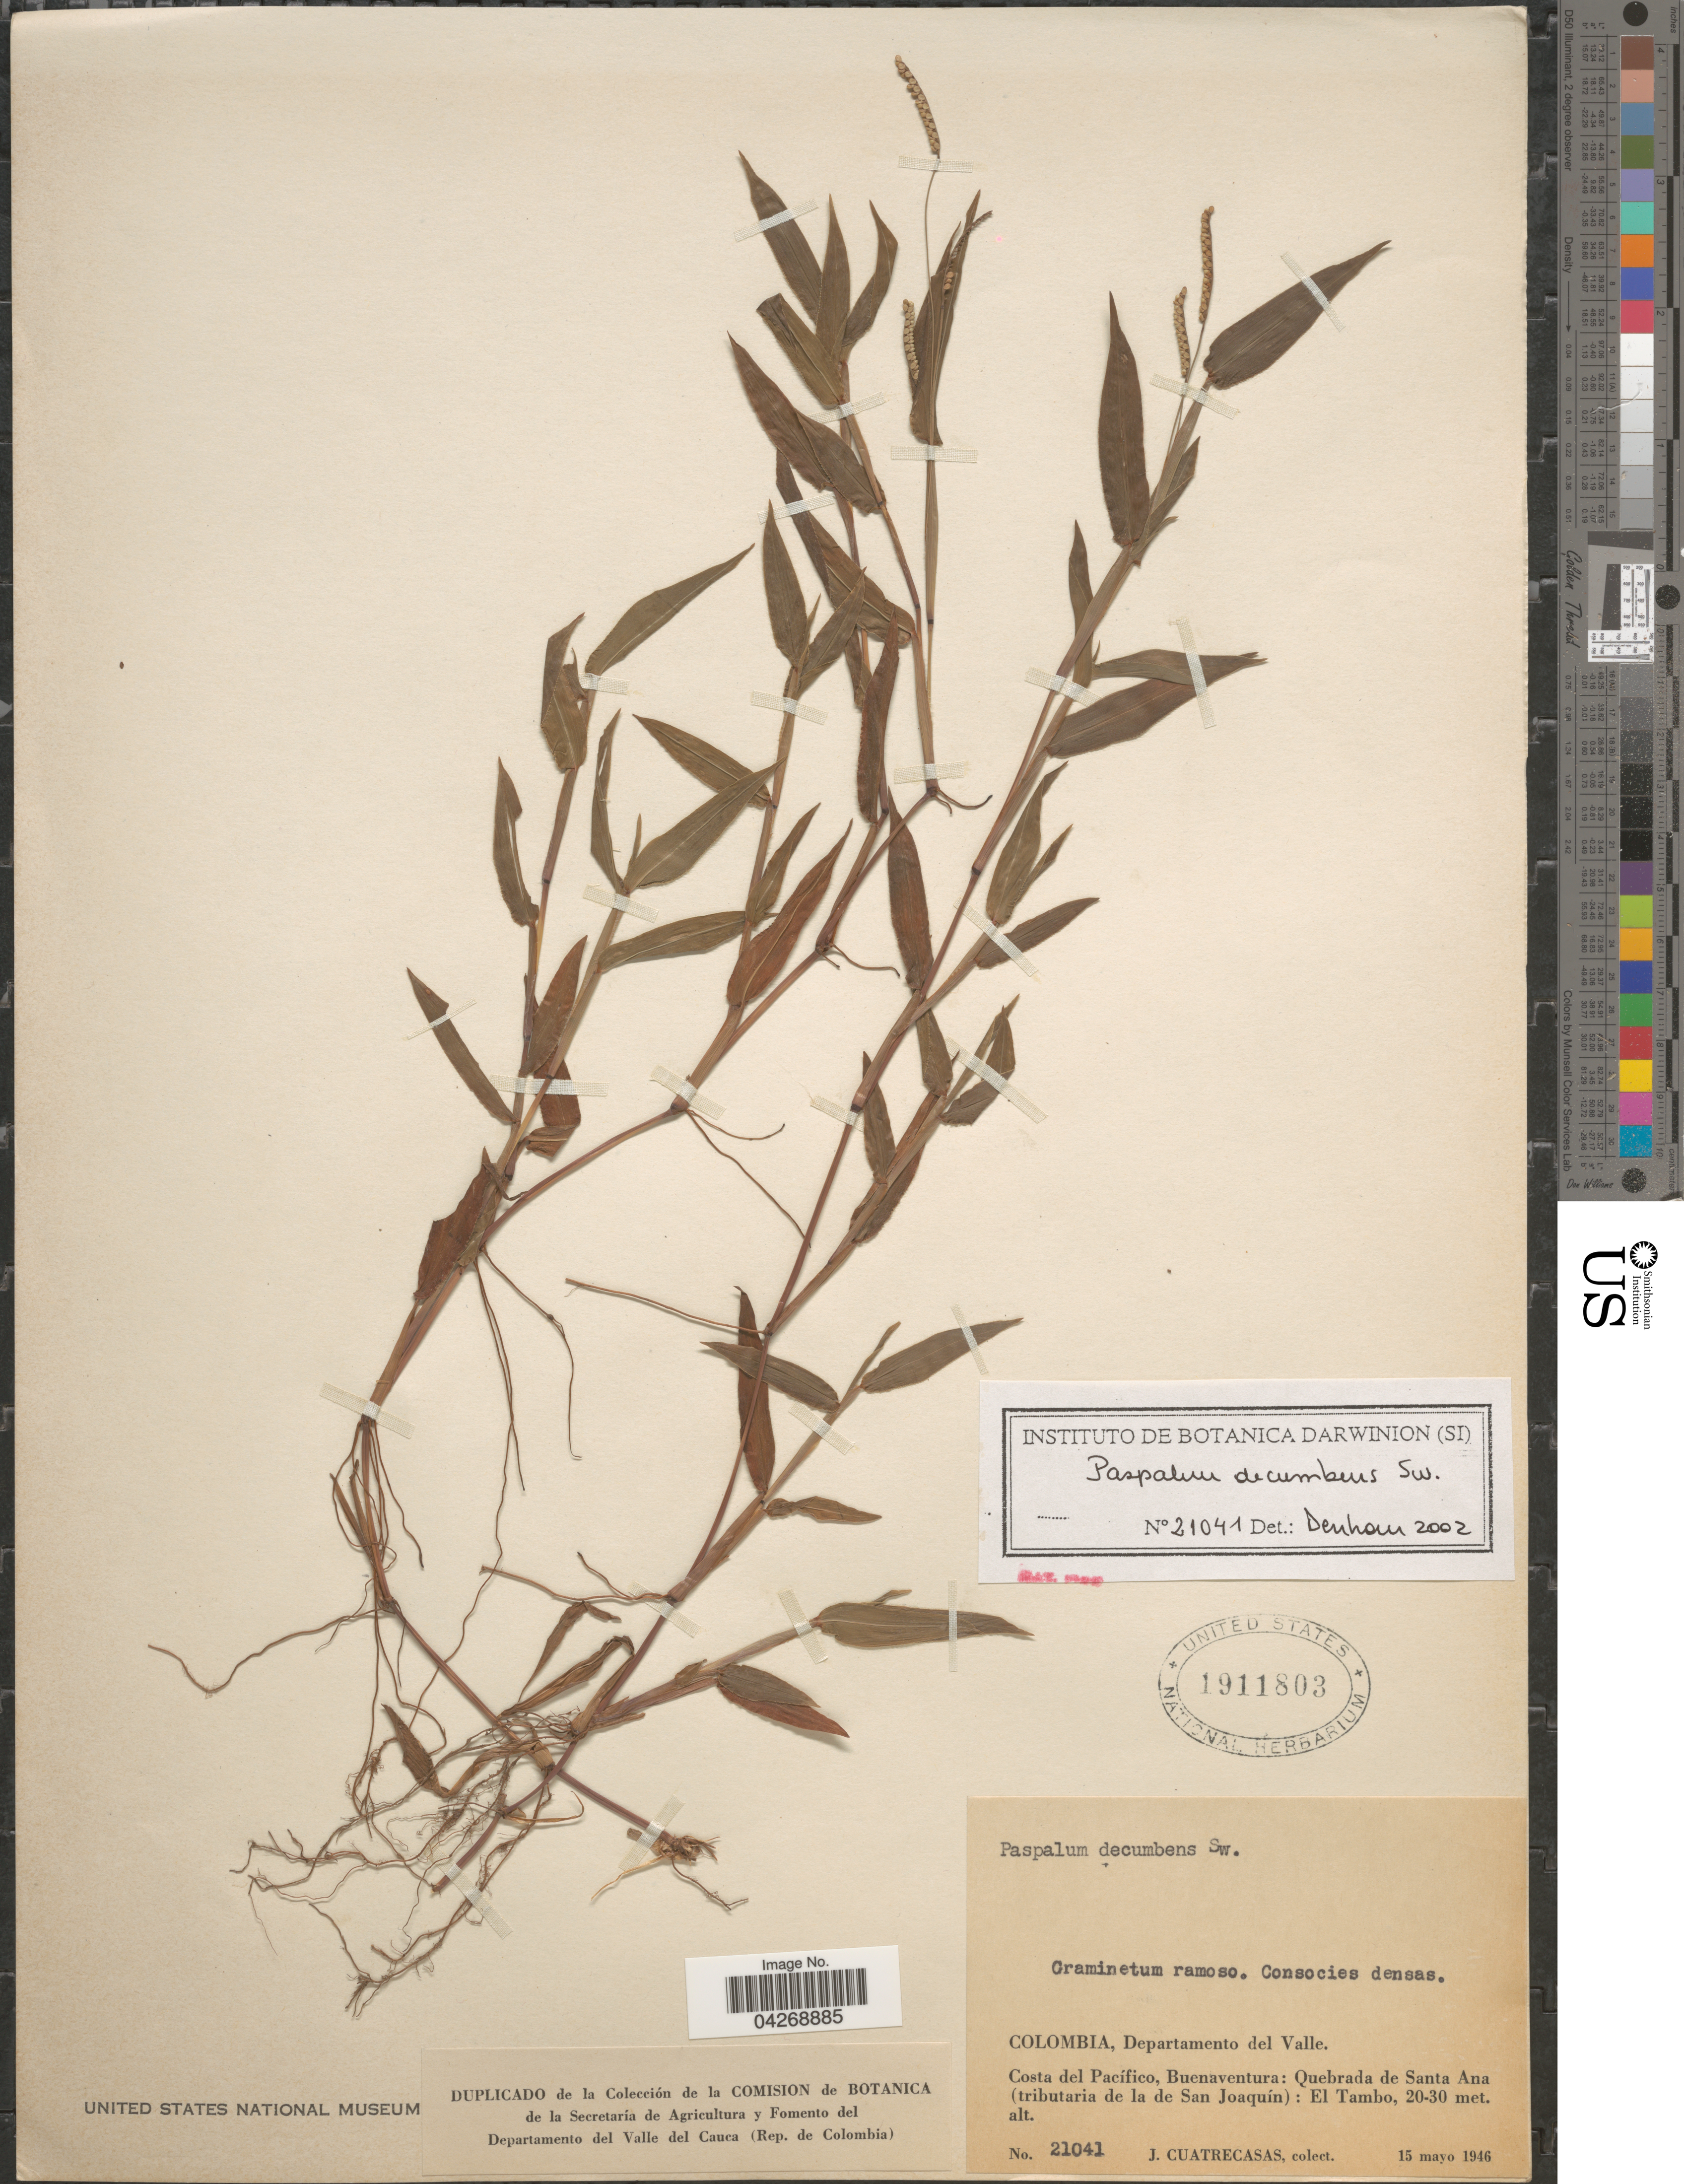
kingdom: Plantae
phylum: Tracheophyta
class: Liliopsida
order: Poales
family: Poaceae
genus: Paspalum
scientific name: Paspalum decumbens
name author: Sw.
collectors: J. Cuatrecasas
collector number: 21041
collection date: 1946-05-15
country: Colombia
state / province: Valle del Cauca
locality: Departamento del Valle. Costa del Pacífico, Buenaventura: Quebrada de Santa Ana (tributaria de la de San Joaquín) : El Tambo.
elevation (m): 20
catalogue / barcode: US 1911803